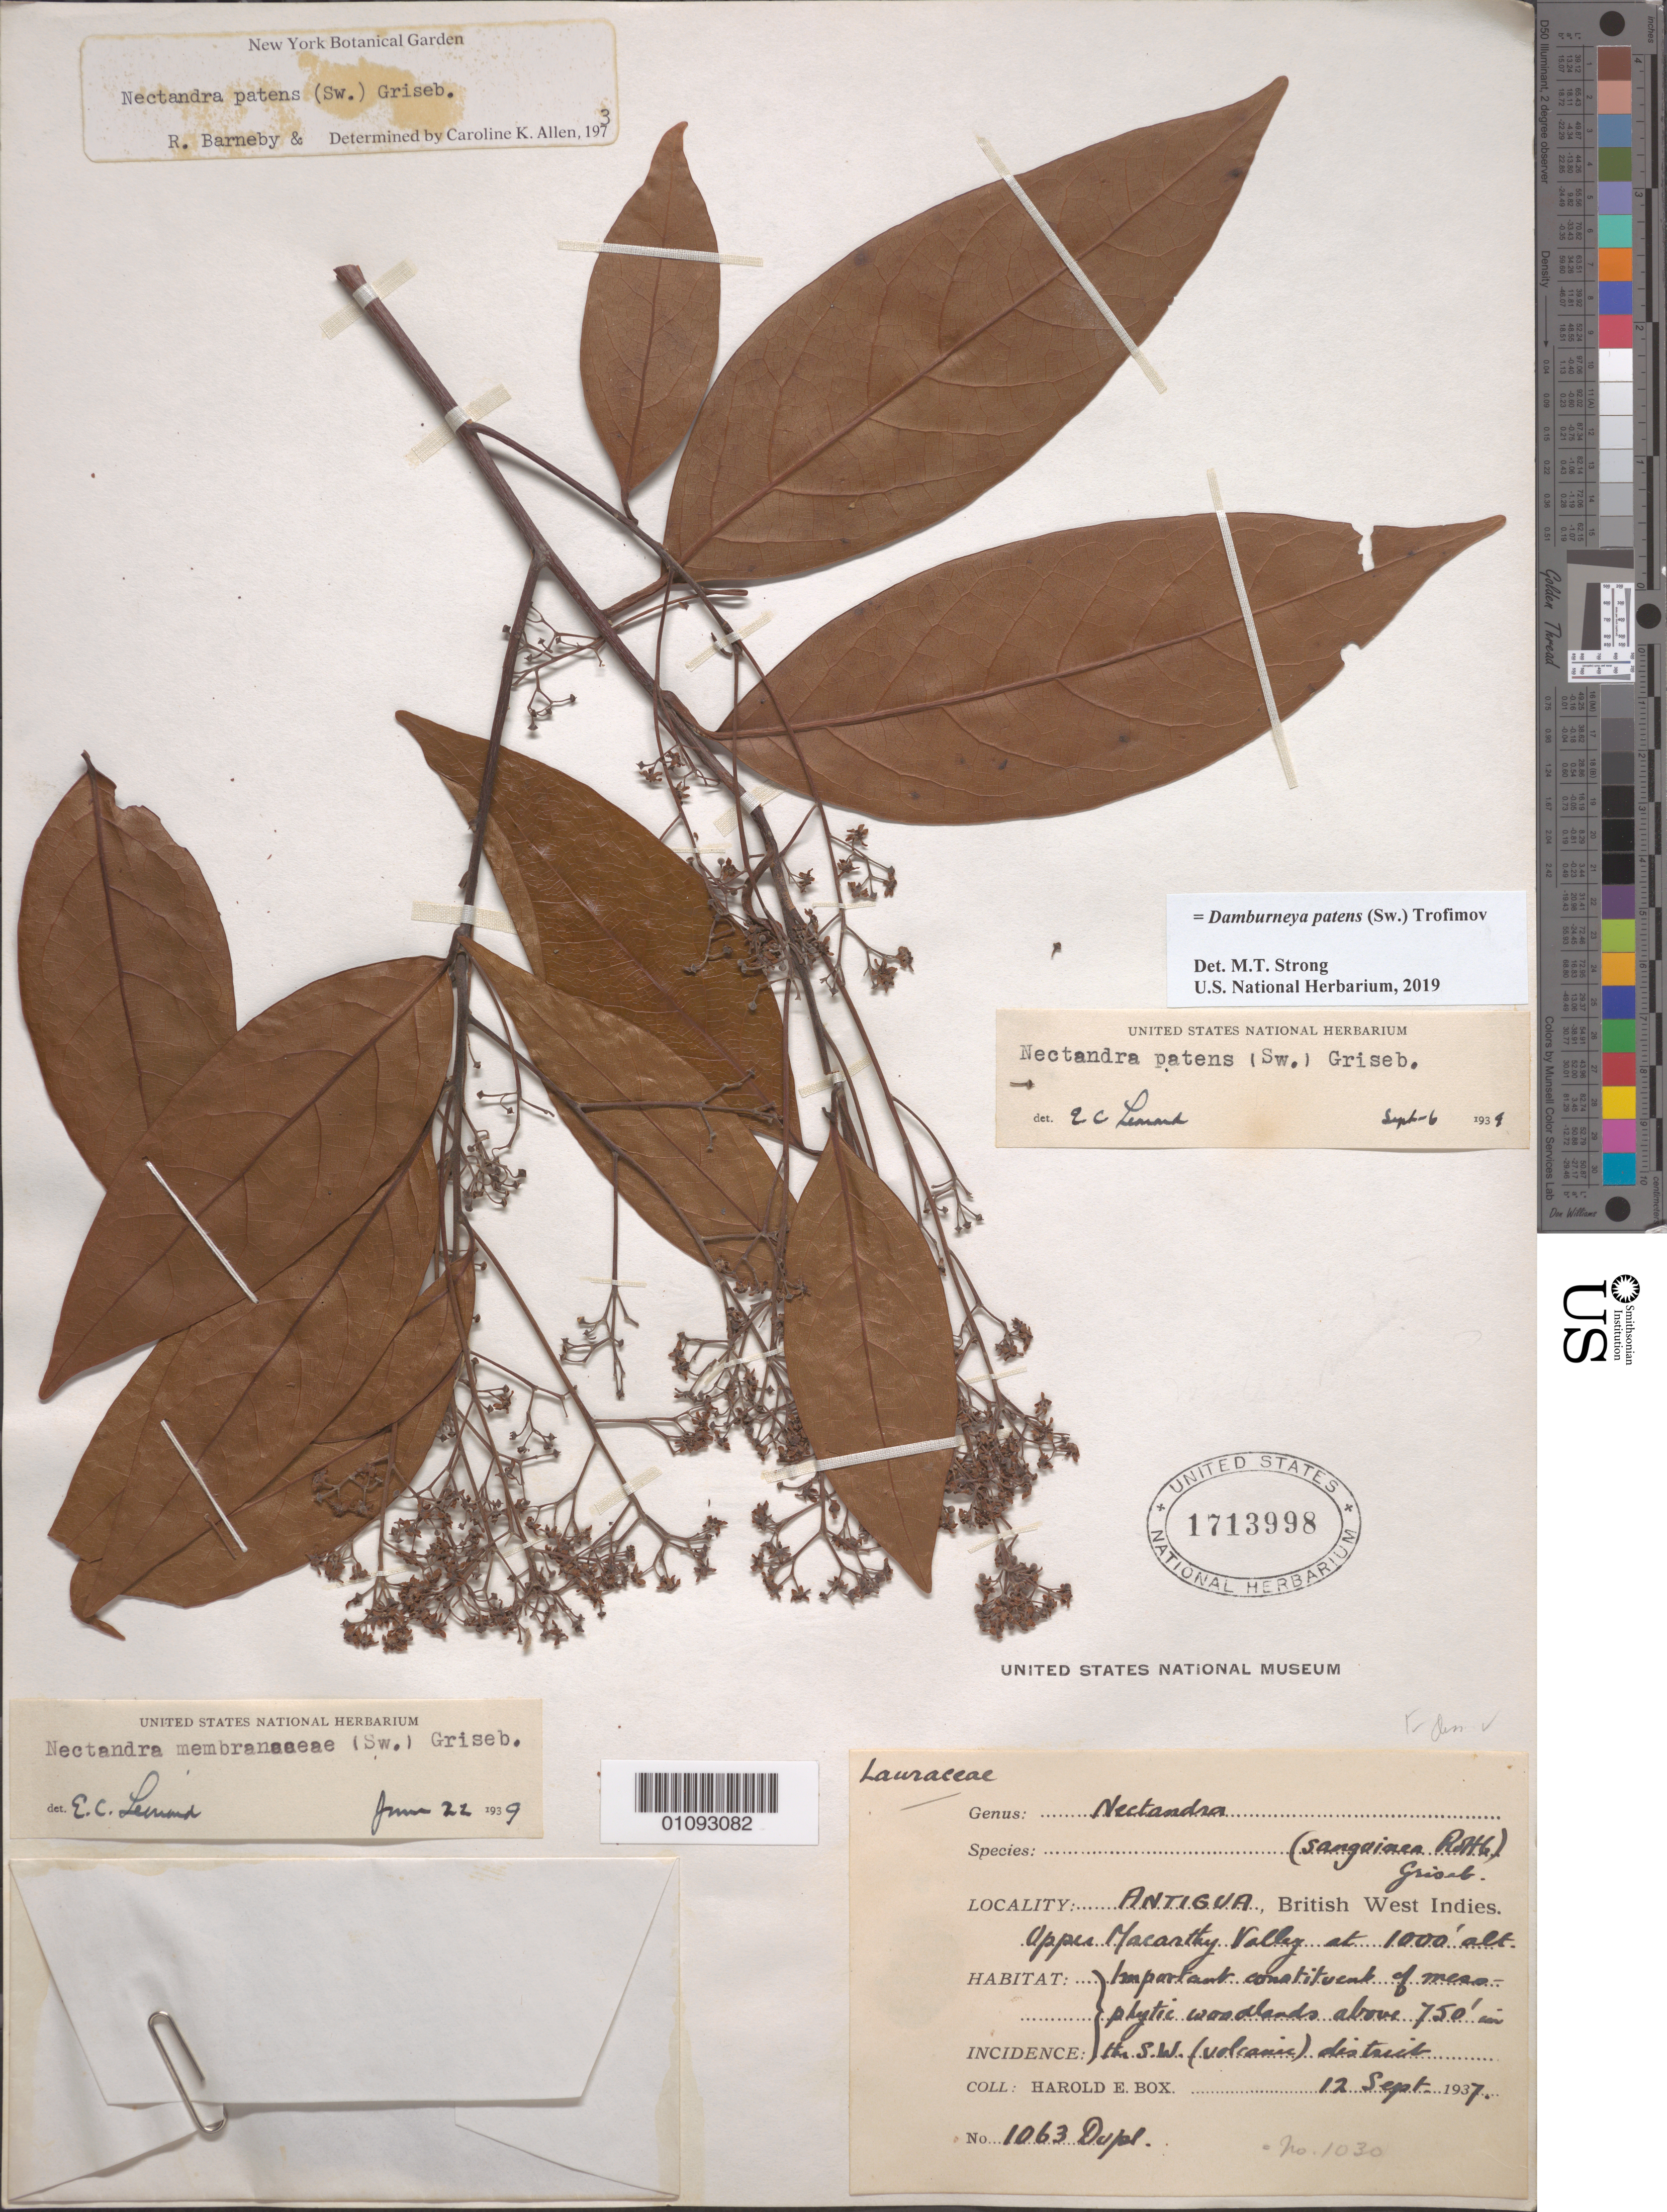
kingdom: Plantae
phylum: Tracheophyta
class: Magnoliopsida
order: Laurales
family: Lauraceae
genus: Damburneya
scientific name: Damburneya patens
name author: (Sw.) Trofimov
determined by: Strong, M. T., (US), Smithsonian Institution - National Museum of Natural History (UNITED STATES)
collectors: H. E. Box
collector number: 1063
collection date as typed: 12 Sep 1937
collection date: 1937-09-12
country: Antigua and Barbuda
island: Leeward Is.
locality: Macarthy Valley.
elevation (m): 305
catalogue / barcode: US 1713998